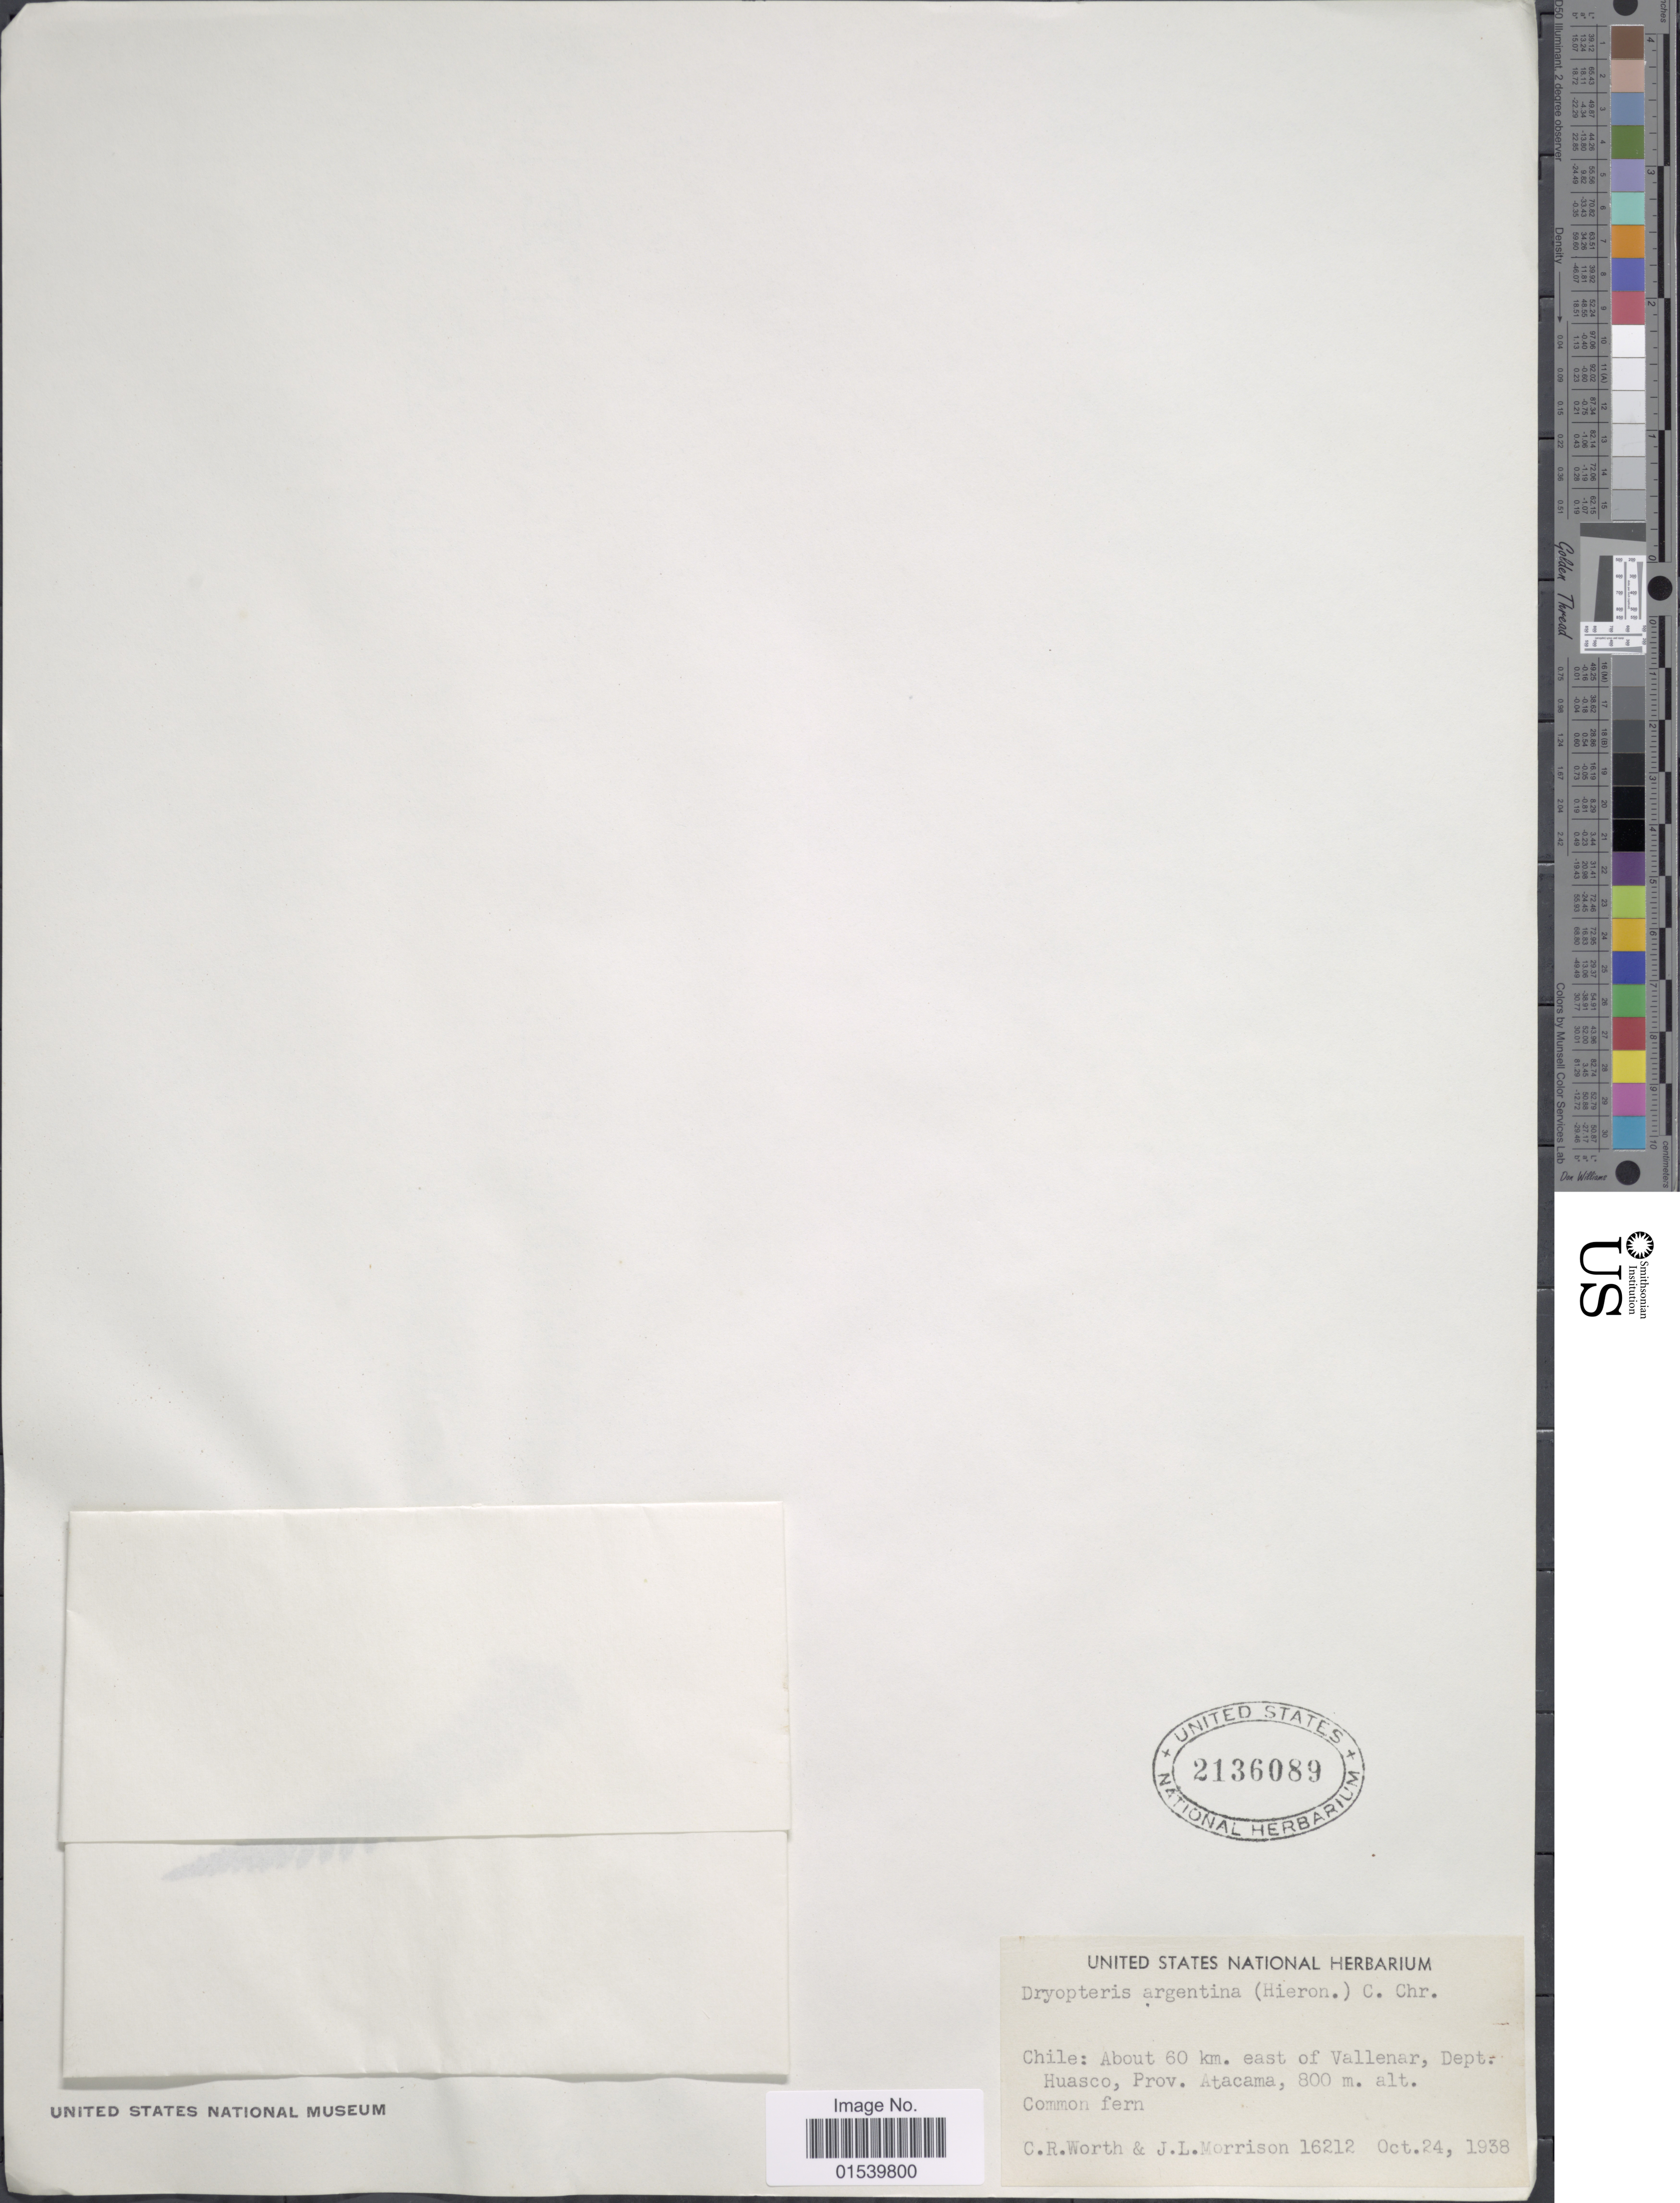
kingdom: Plantae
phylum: Tracheophyta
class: Polypodiopsida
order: Polypodiales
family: Thelypteridaceae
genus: Amauropelta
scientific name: Amauropelta argentina (Hieron.) comb. nov., ined. 2015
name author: (Hieron.)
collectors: C. R. Worth & J. L. Morrison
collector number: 16212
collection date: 1938-10-24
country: Chile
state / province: Atacama (III)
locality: About 60 km. east of Vallenar, Dept Huasco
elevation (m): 800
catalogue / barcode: US 2136089